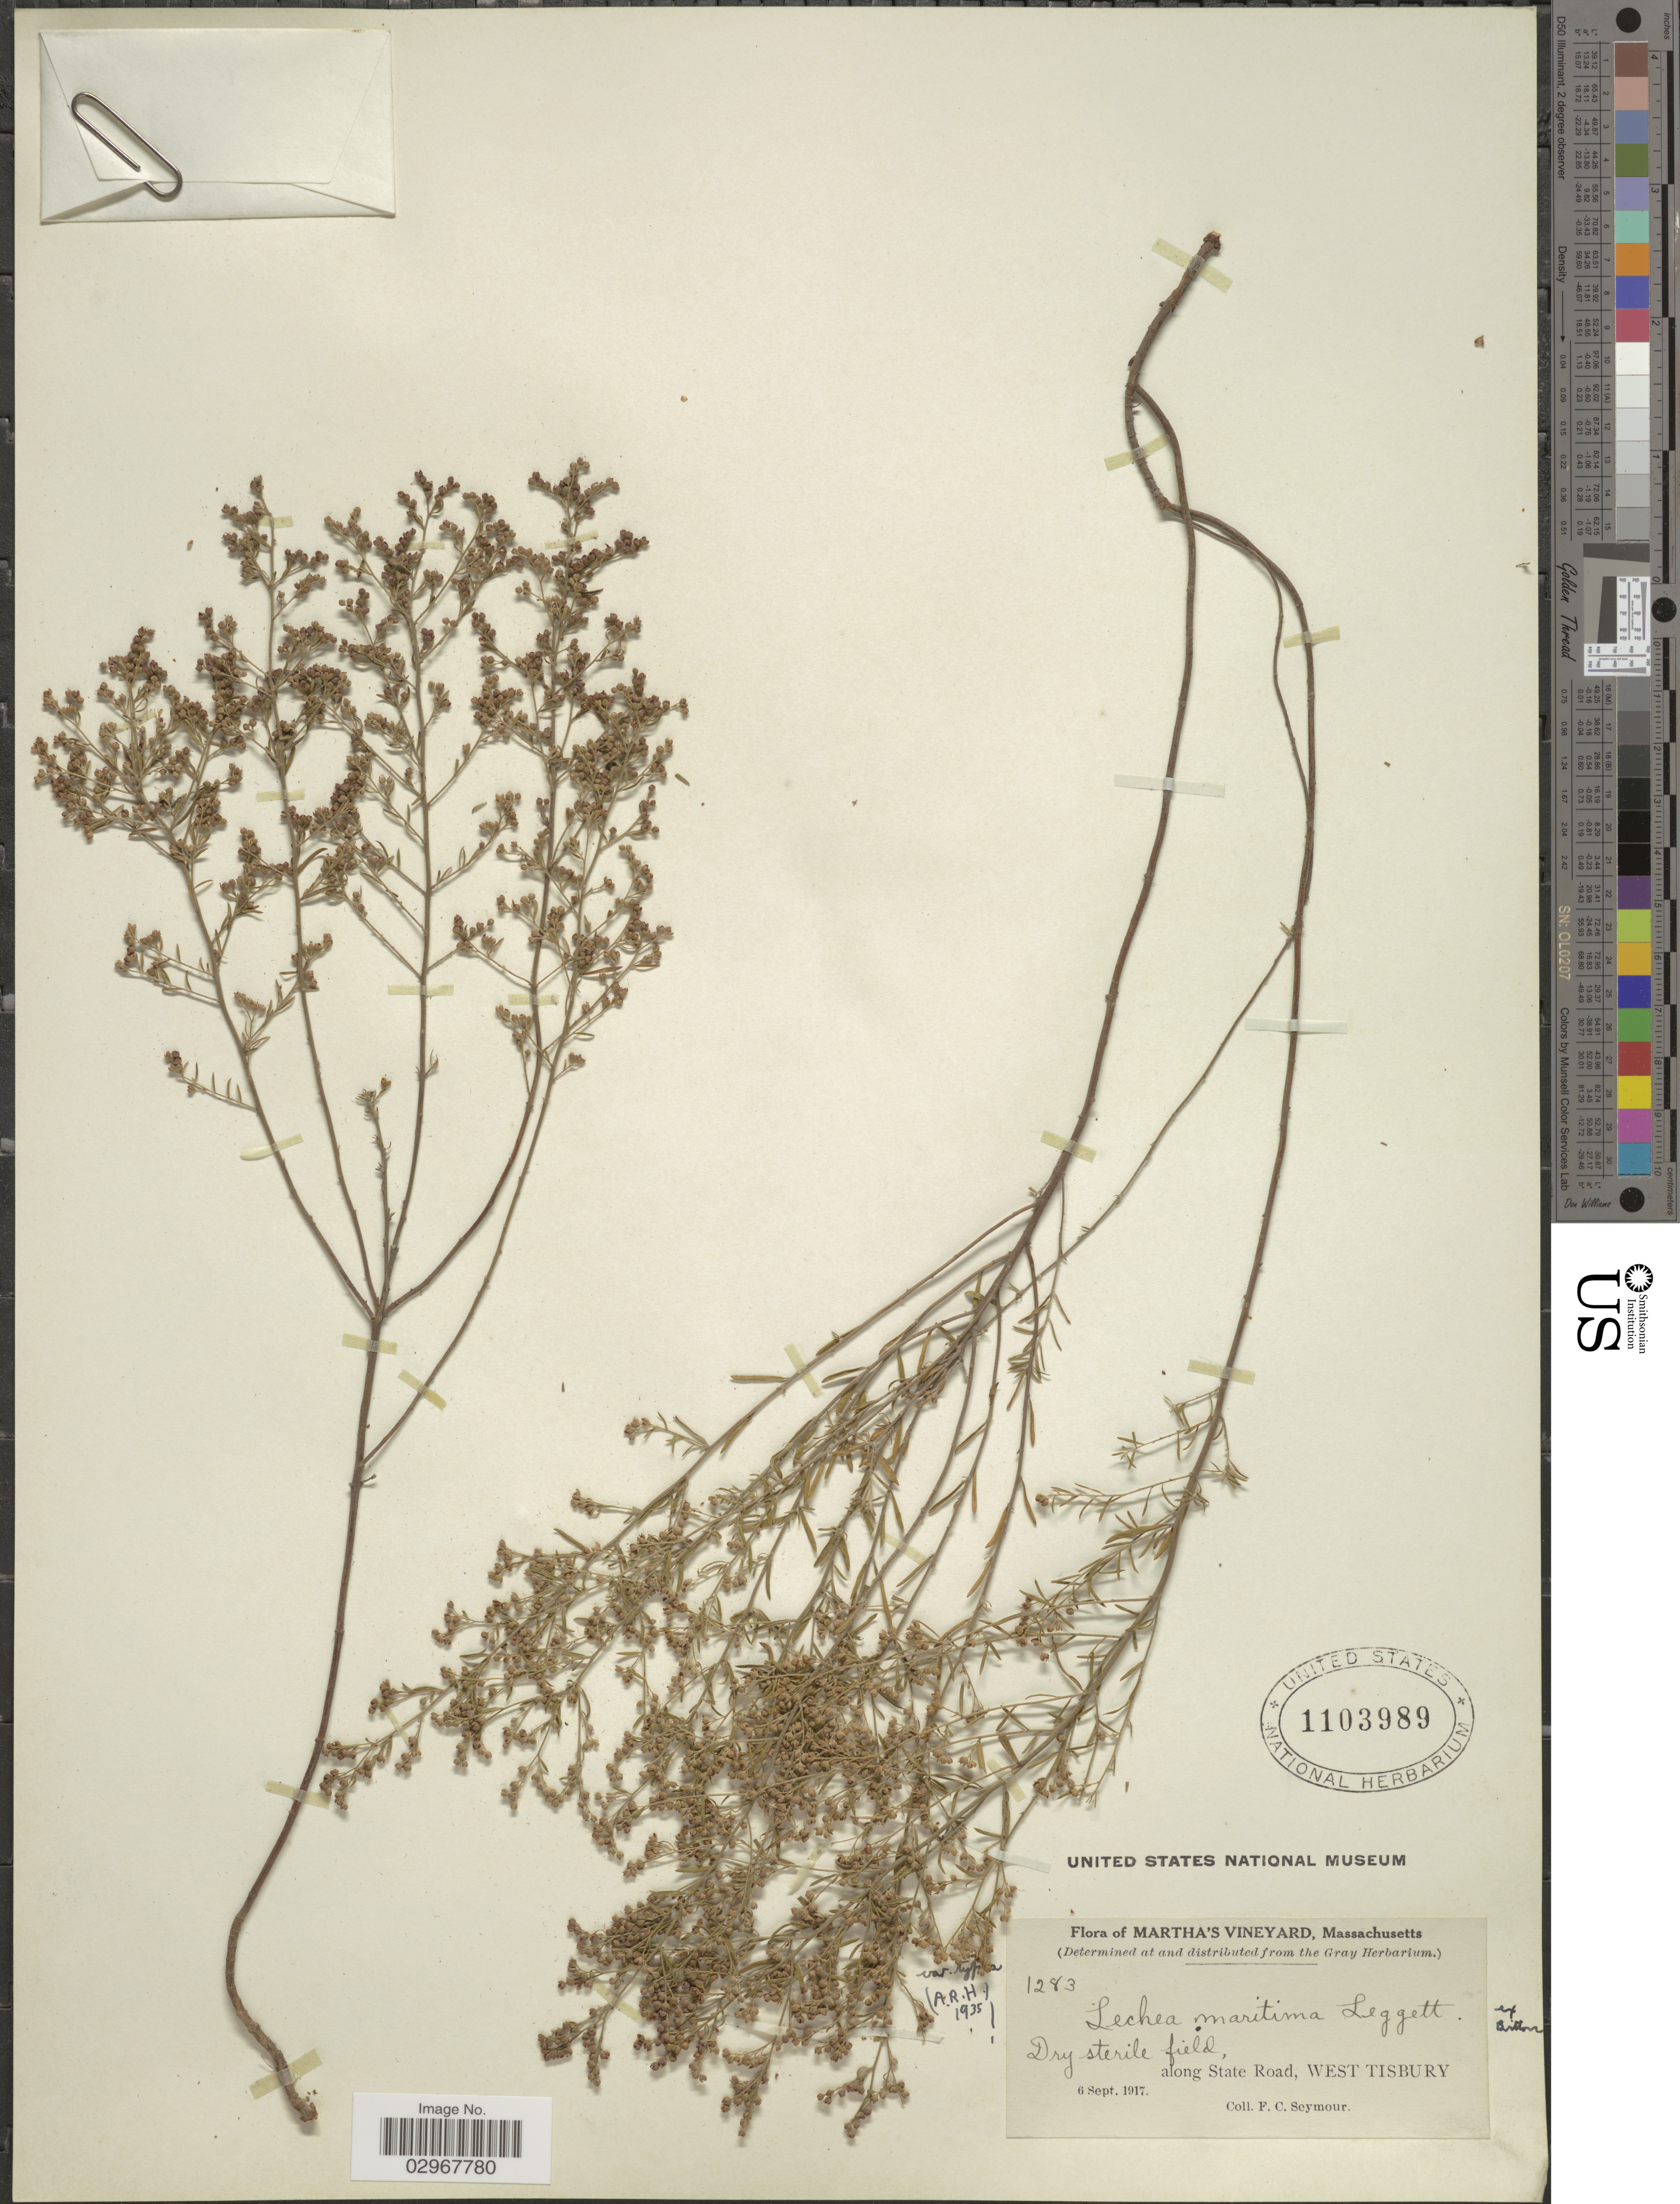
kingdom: Plantae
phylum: Tracheophyta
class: Magnoliopsida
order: Malvales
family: Cistaceae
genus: Lechea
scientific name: Lechea maritima var. typica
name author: Hodgdon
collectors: F. C. Seymour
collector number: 1283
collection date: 1917-09-06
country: United States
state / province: Massachusetts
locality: Martha's Vineyard. Along State Road, West Tisbury.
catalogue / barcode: US 1103989